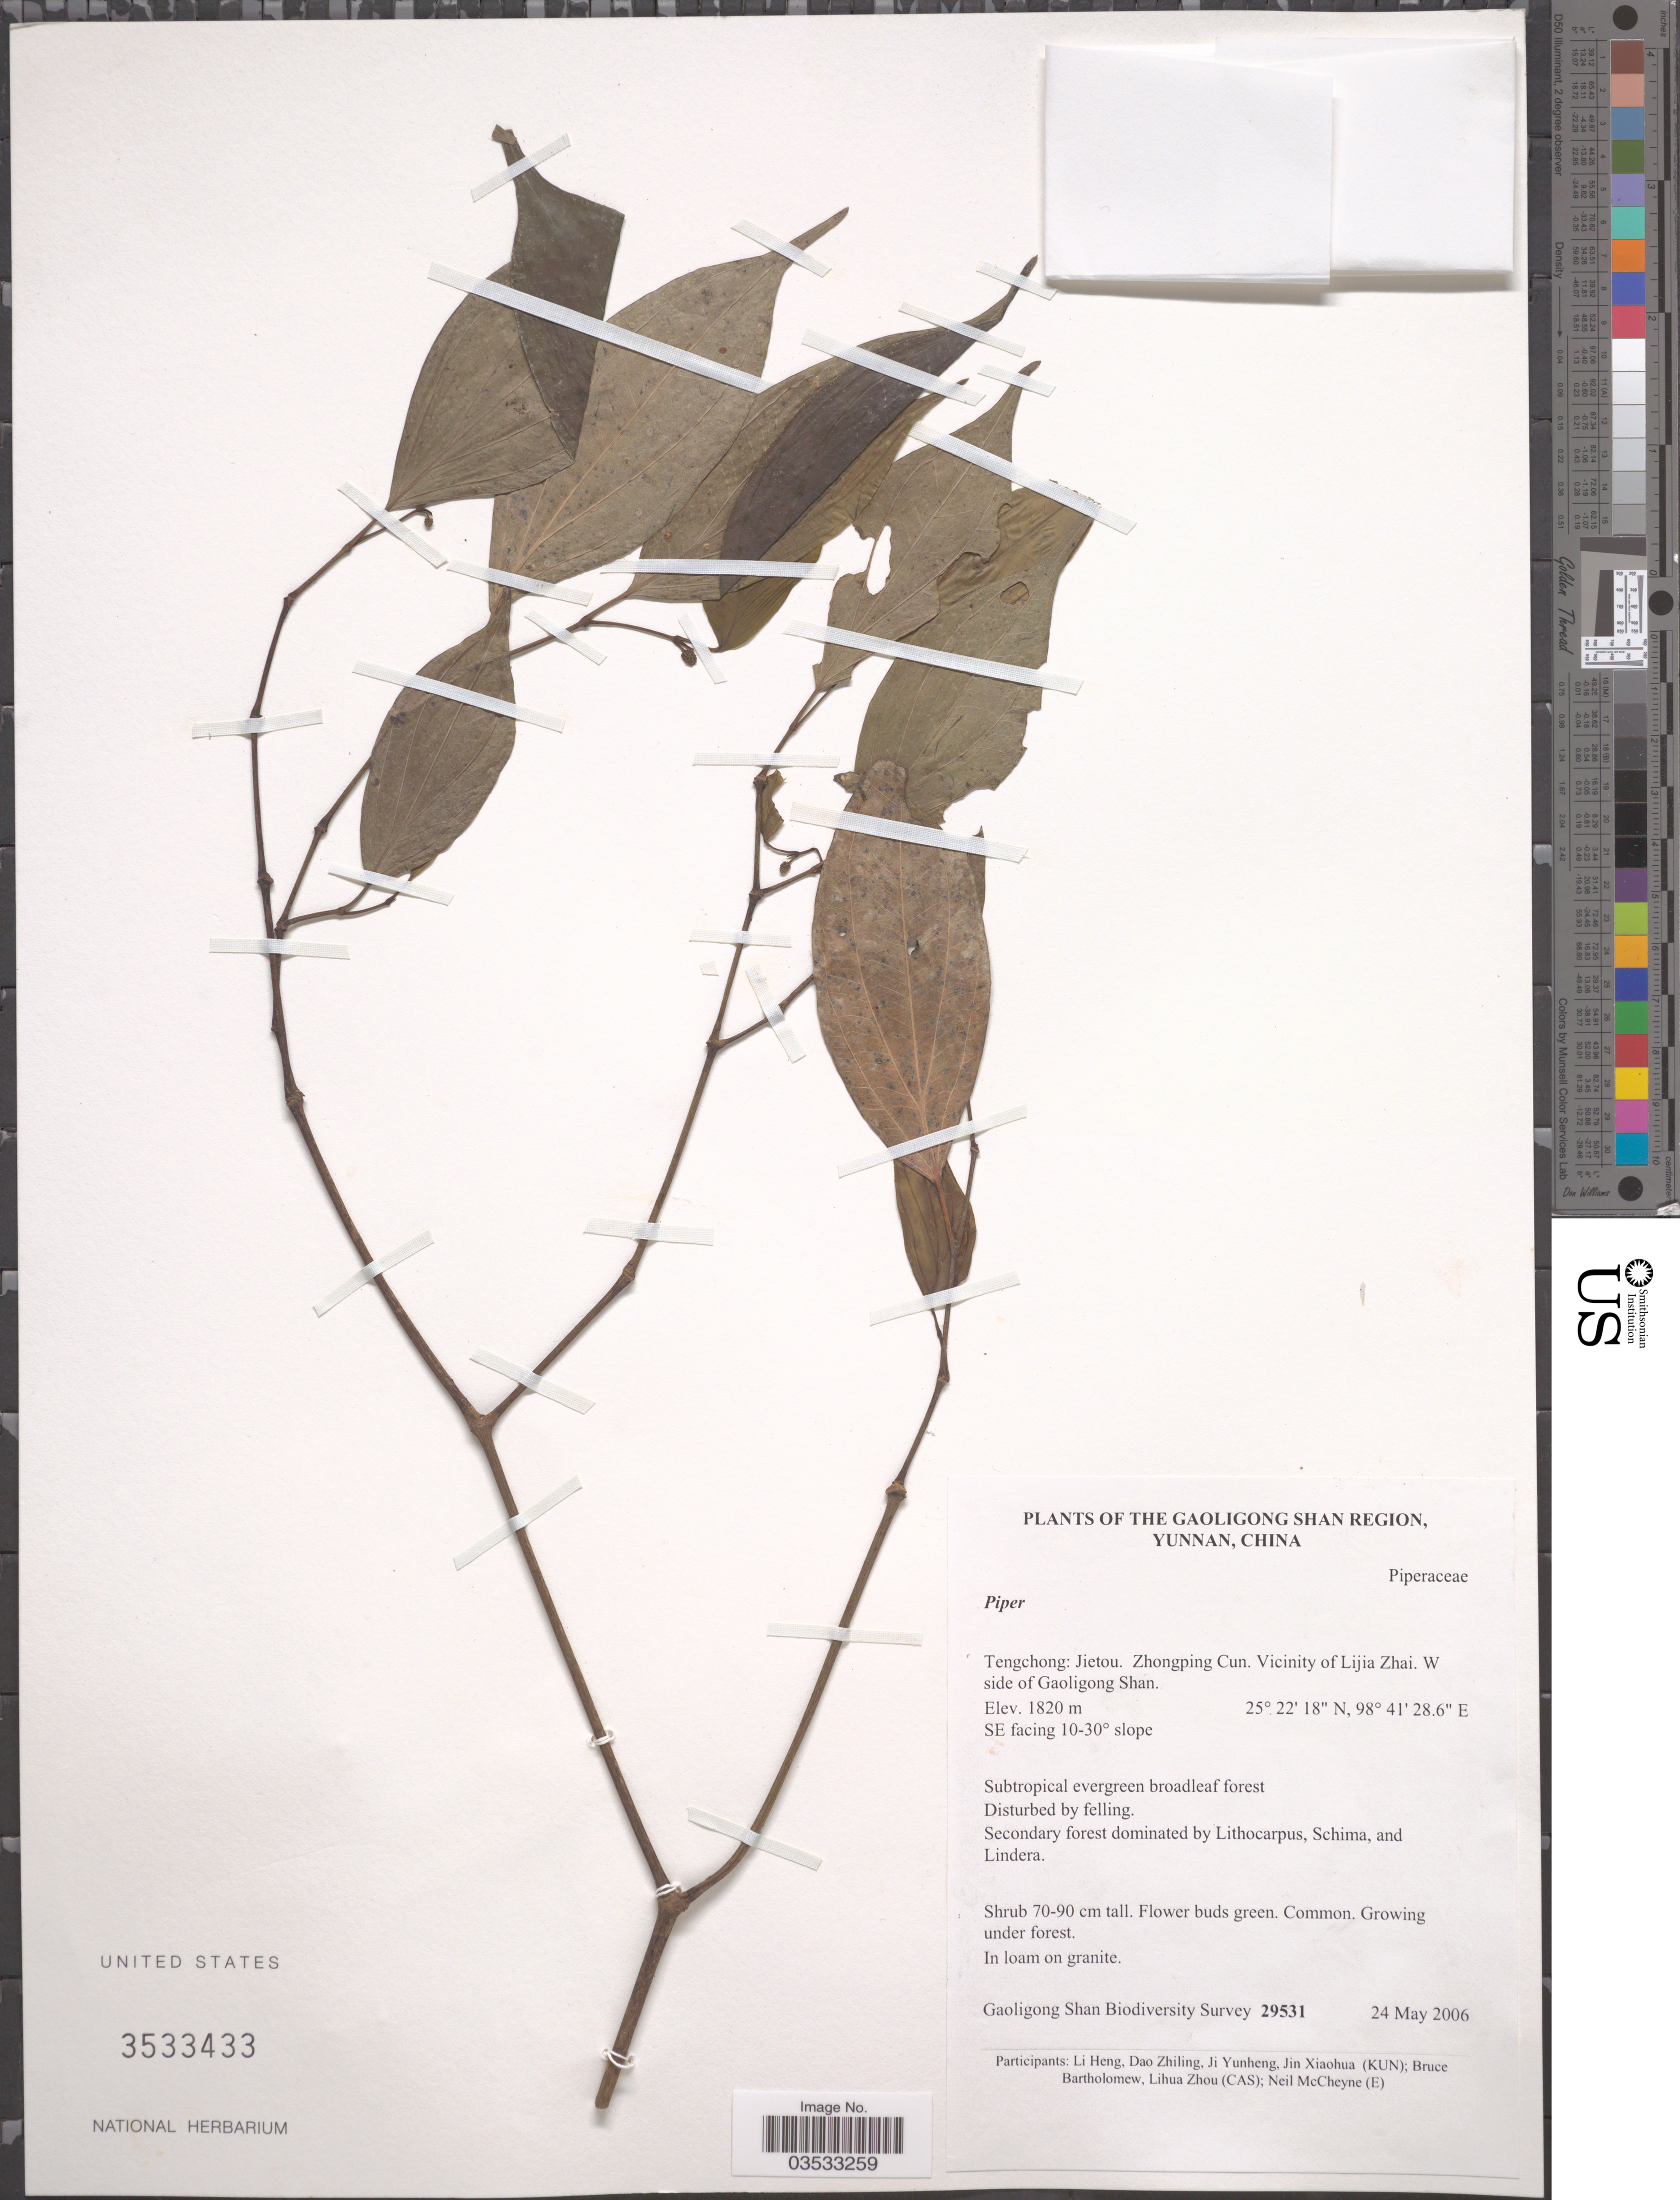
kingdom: Plantae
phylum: Tracheophyta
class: Magnoliopsida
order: Piperales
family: Piperaceae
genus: Piper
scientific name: Piper sp.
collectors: Gaoligong Shan Biodiversity Survey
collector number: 29531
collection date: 2006-05-24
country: China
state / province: Yunnan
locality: Gaoligong Shan Region. Tengchong: Jietou. Zhongping Cun. Vicinity of Lijia Zhai. W side of Gaoligong Shan. SE facing 10-30° slope.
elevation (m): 1820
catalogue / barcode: US 3533433